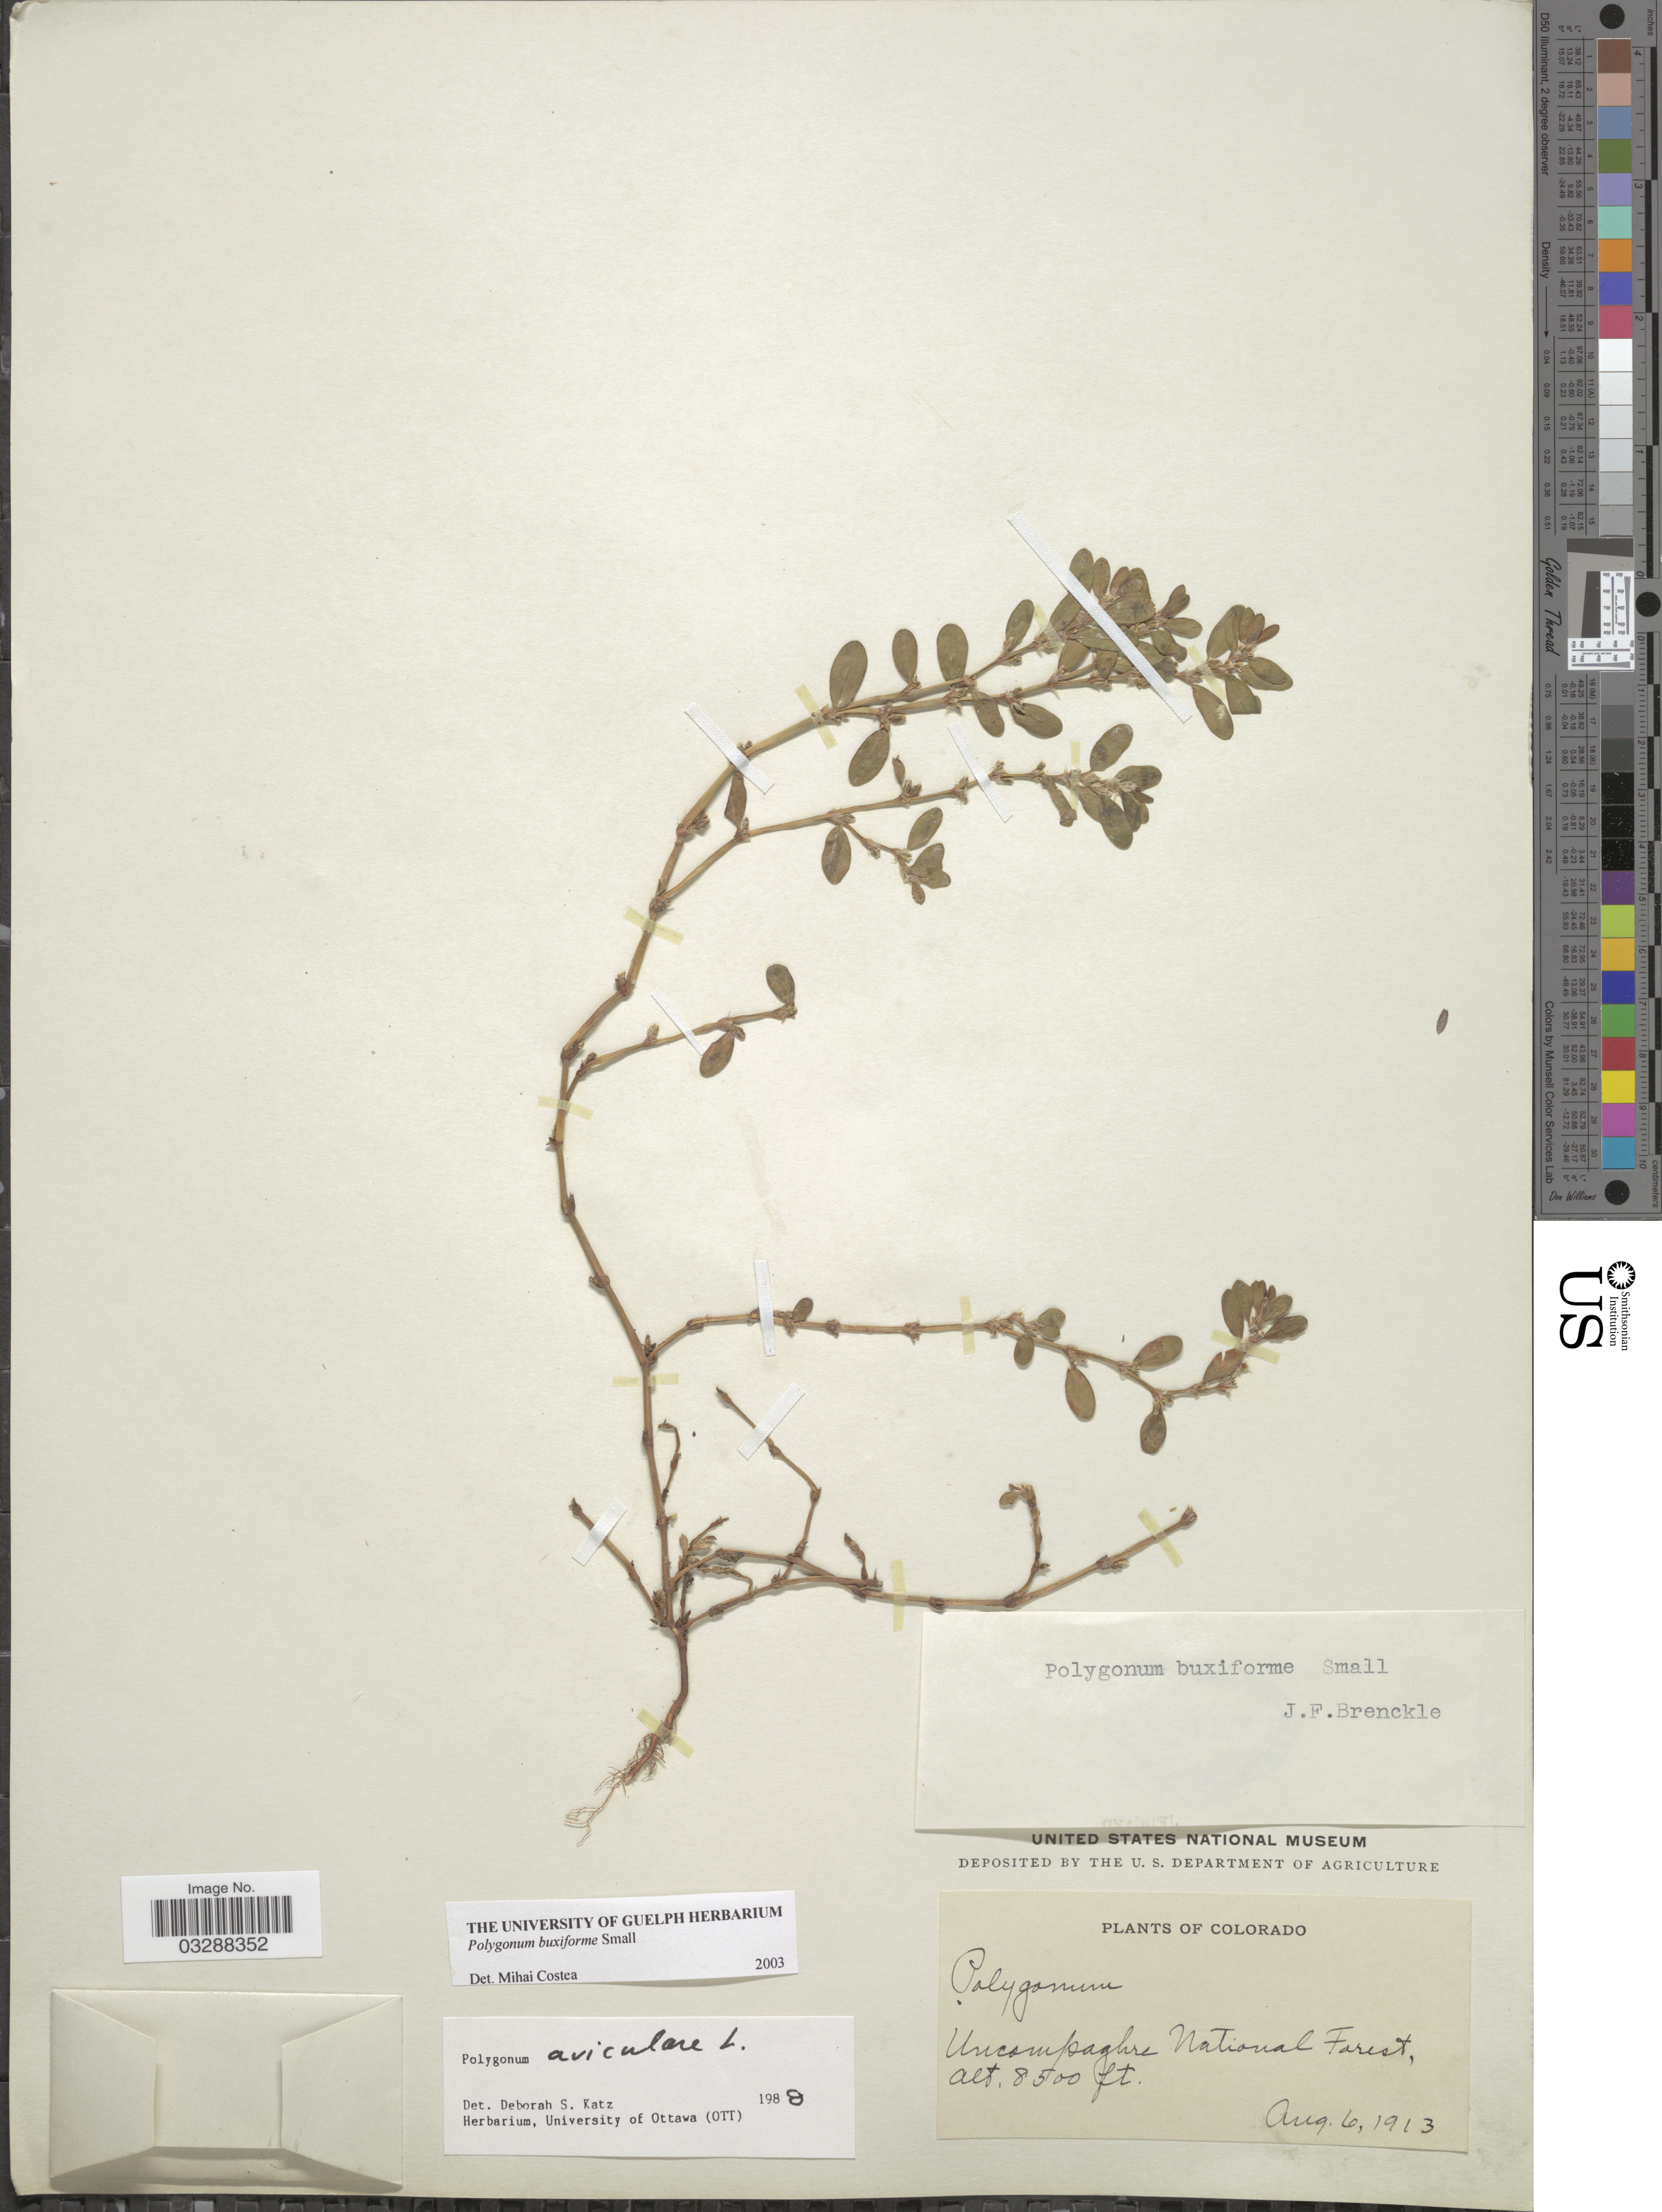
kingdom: Plantae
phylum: Tracheophyta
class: Magnoliopsida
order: Caryophyllales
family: Polygonaceae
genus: Polygonum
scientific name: Polygonum buxiforme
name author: Small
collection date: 1913-08-06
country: United States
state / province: Colorado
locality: Uncompaghre National Forest.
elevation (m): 2591